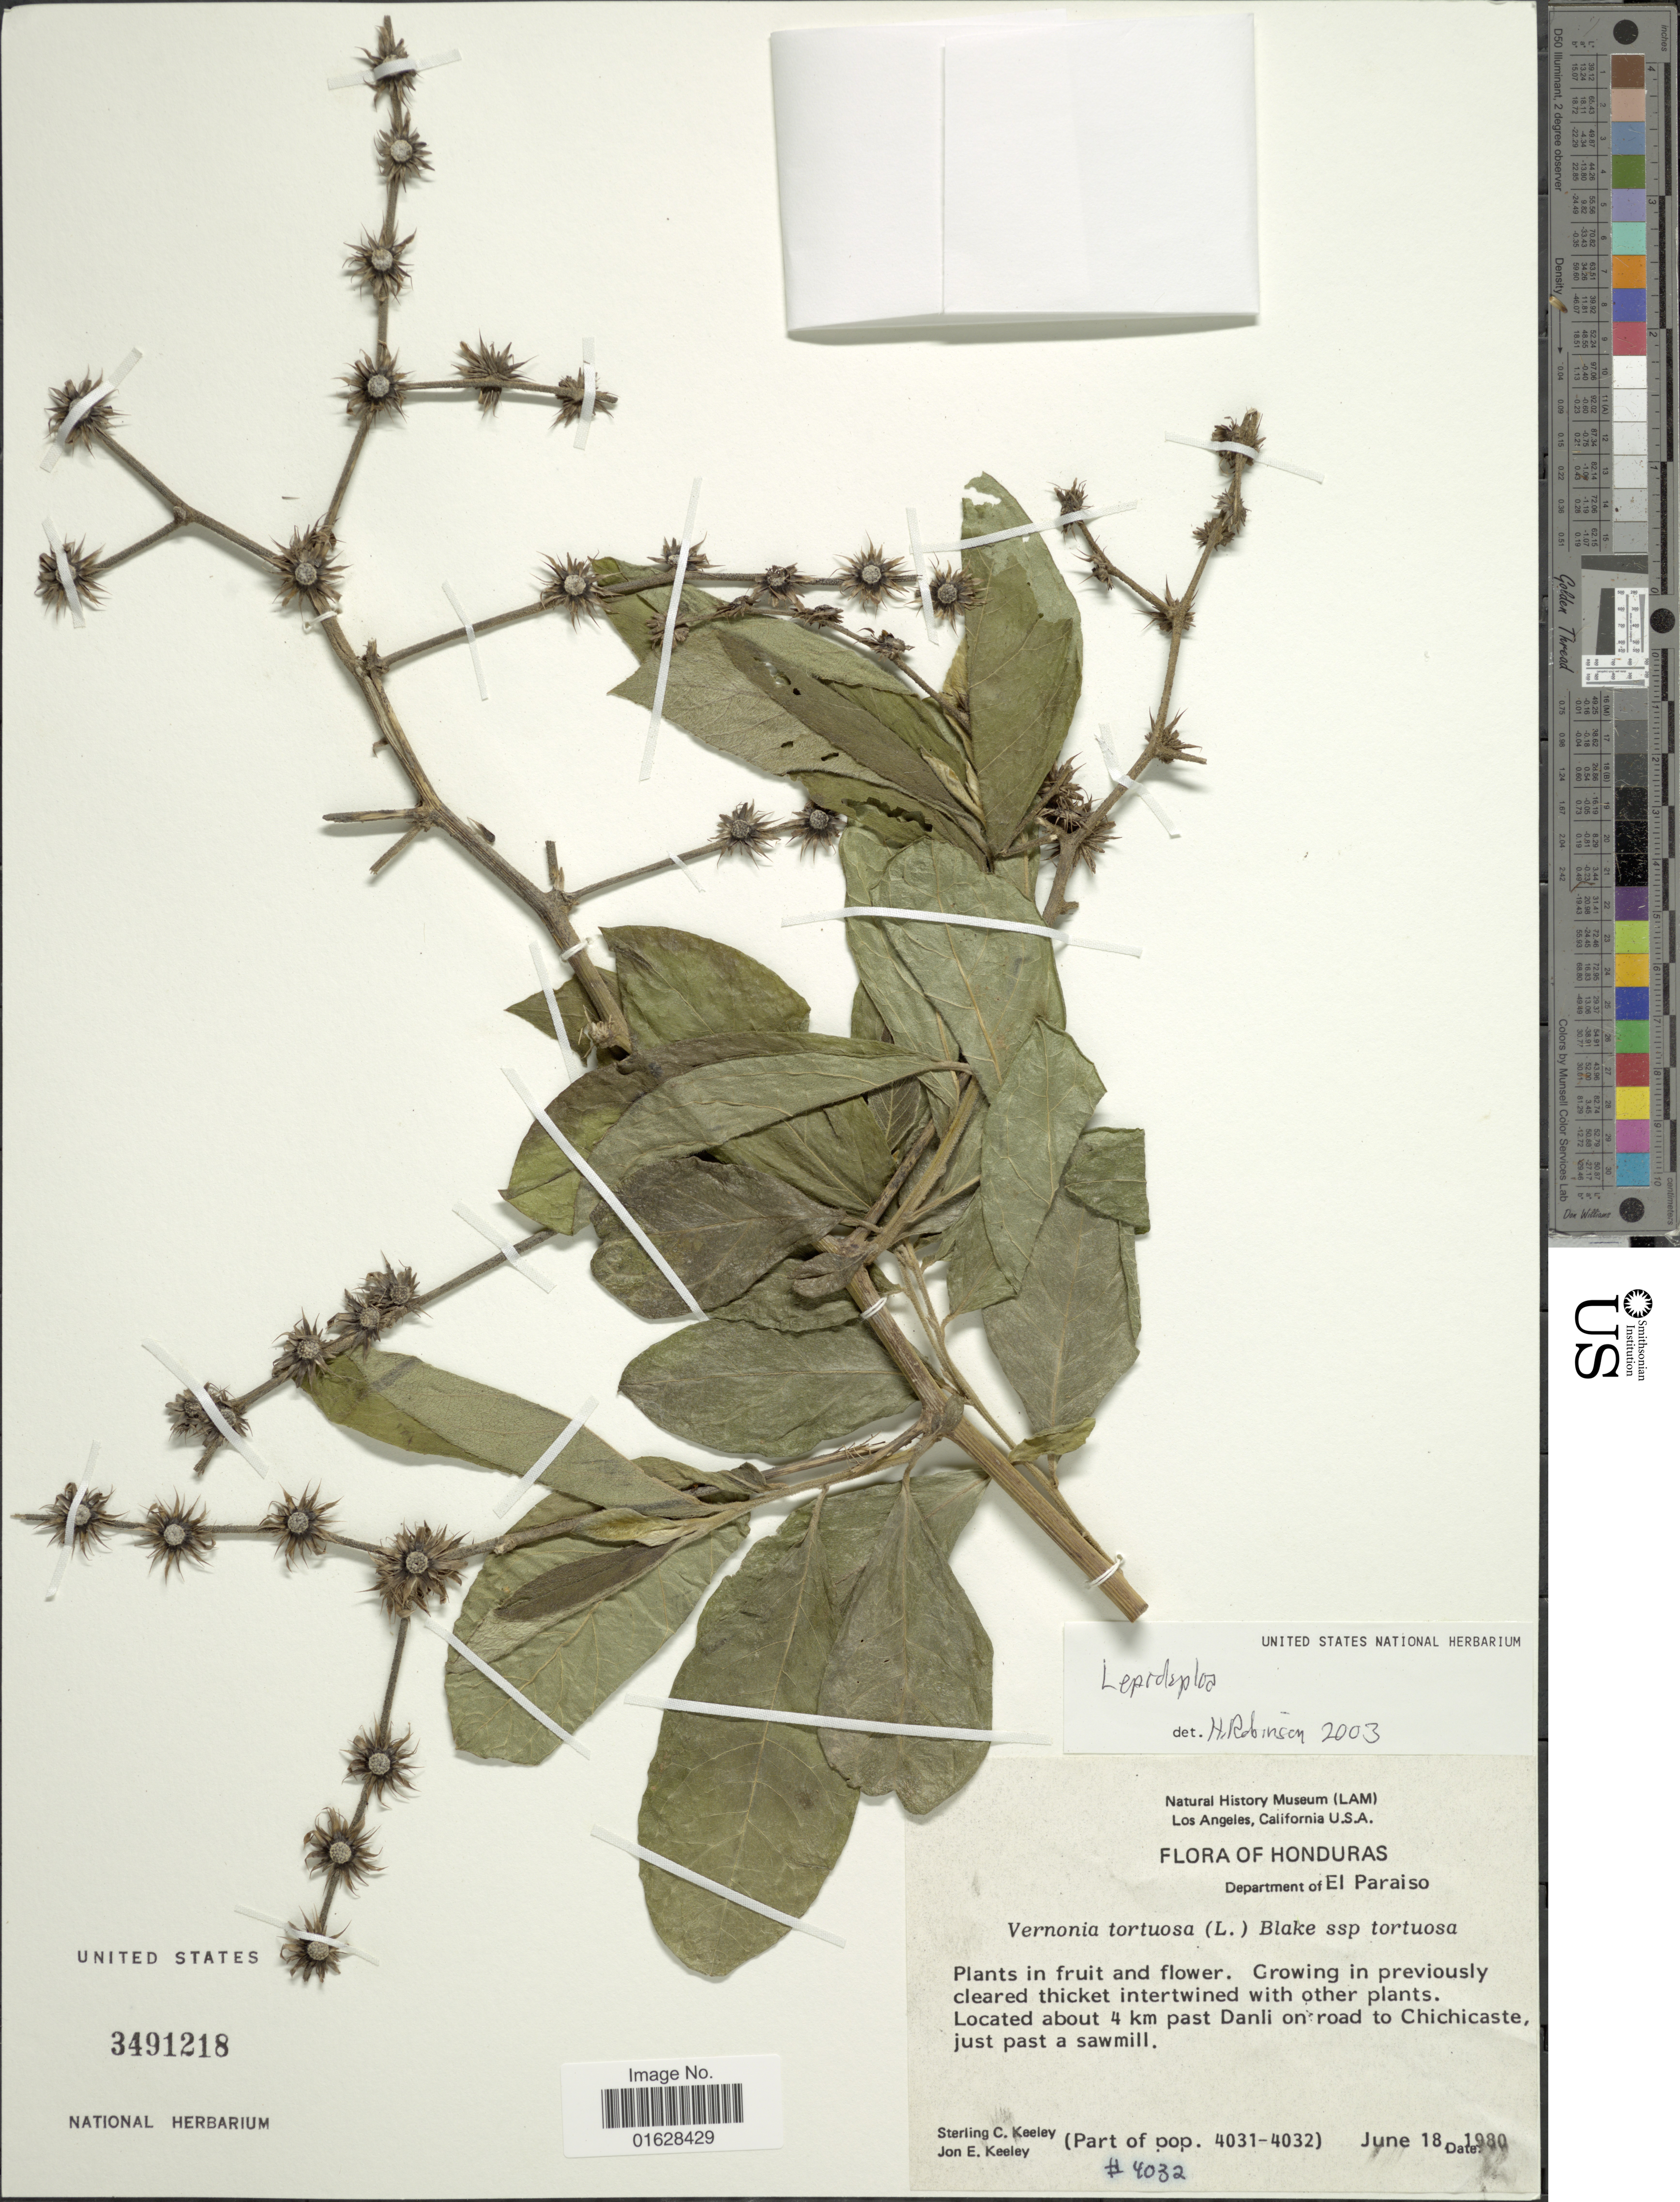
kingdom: Plantae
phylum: Tracheophyta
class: Magnoliopsida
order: Asterales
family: Asteraceae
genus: Lepidaploa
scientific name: Lepidaploa tortuosa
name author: (L.) H. Rob.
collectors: S. C. Keeley & J. E. Keeley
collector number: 4032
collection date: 1980-06-18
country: Honduras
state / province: El Paraíso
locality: Department of El Paraiso, about 4 km past Danli on road to Chichicaste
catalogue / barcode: US 3491218